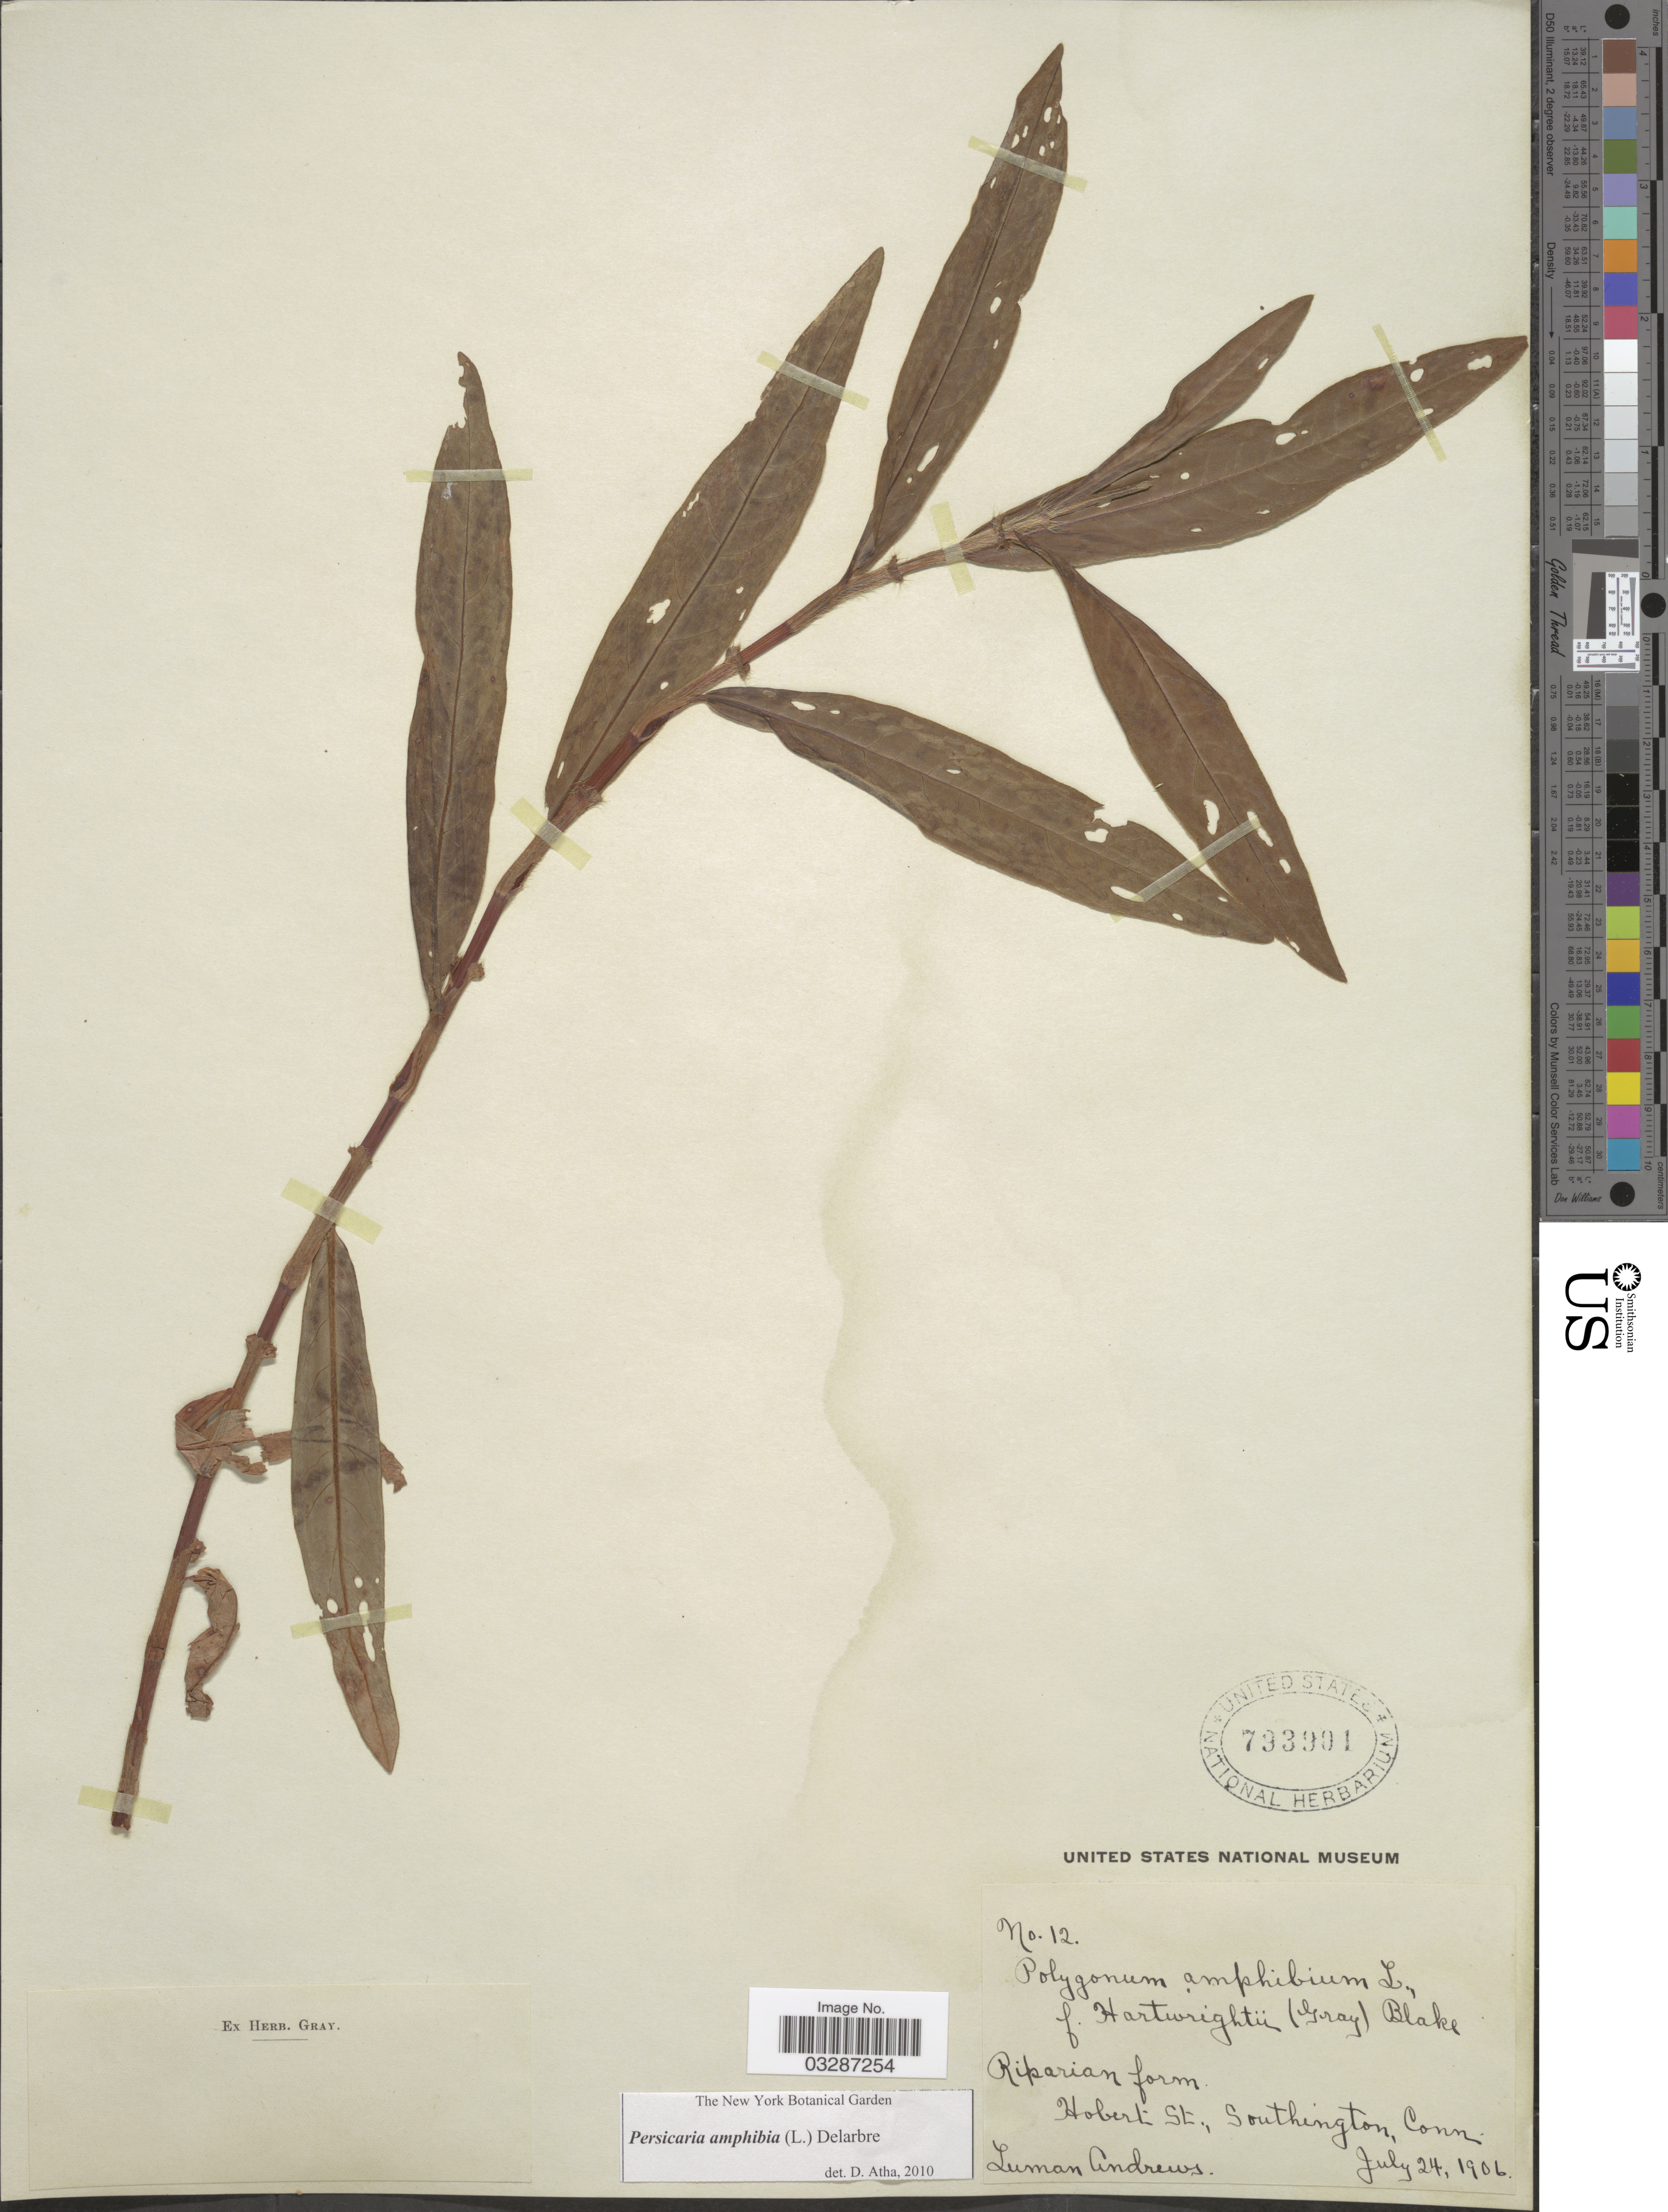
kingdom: Plantae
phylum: Tracheophyta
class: Magnoliopsida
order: Caryophyllales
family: Polygonaceae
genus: Persicaria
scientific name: Persicaria amphibia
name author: (L.) Delarbre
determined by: Atha, D. E.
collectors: L. Andrews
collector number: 12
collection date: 1906-07-24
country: United States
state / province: Connecticut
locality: Hobert ST., Southington.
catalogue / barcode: US 793901